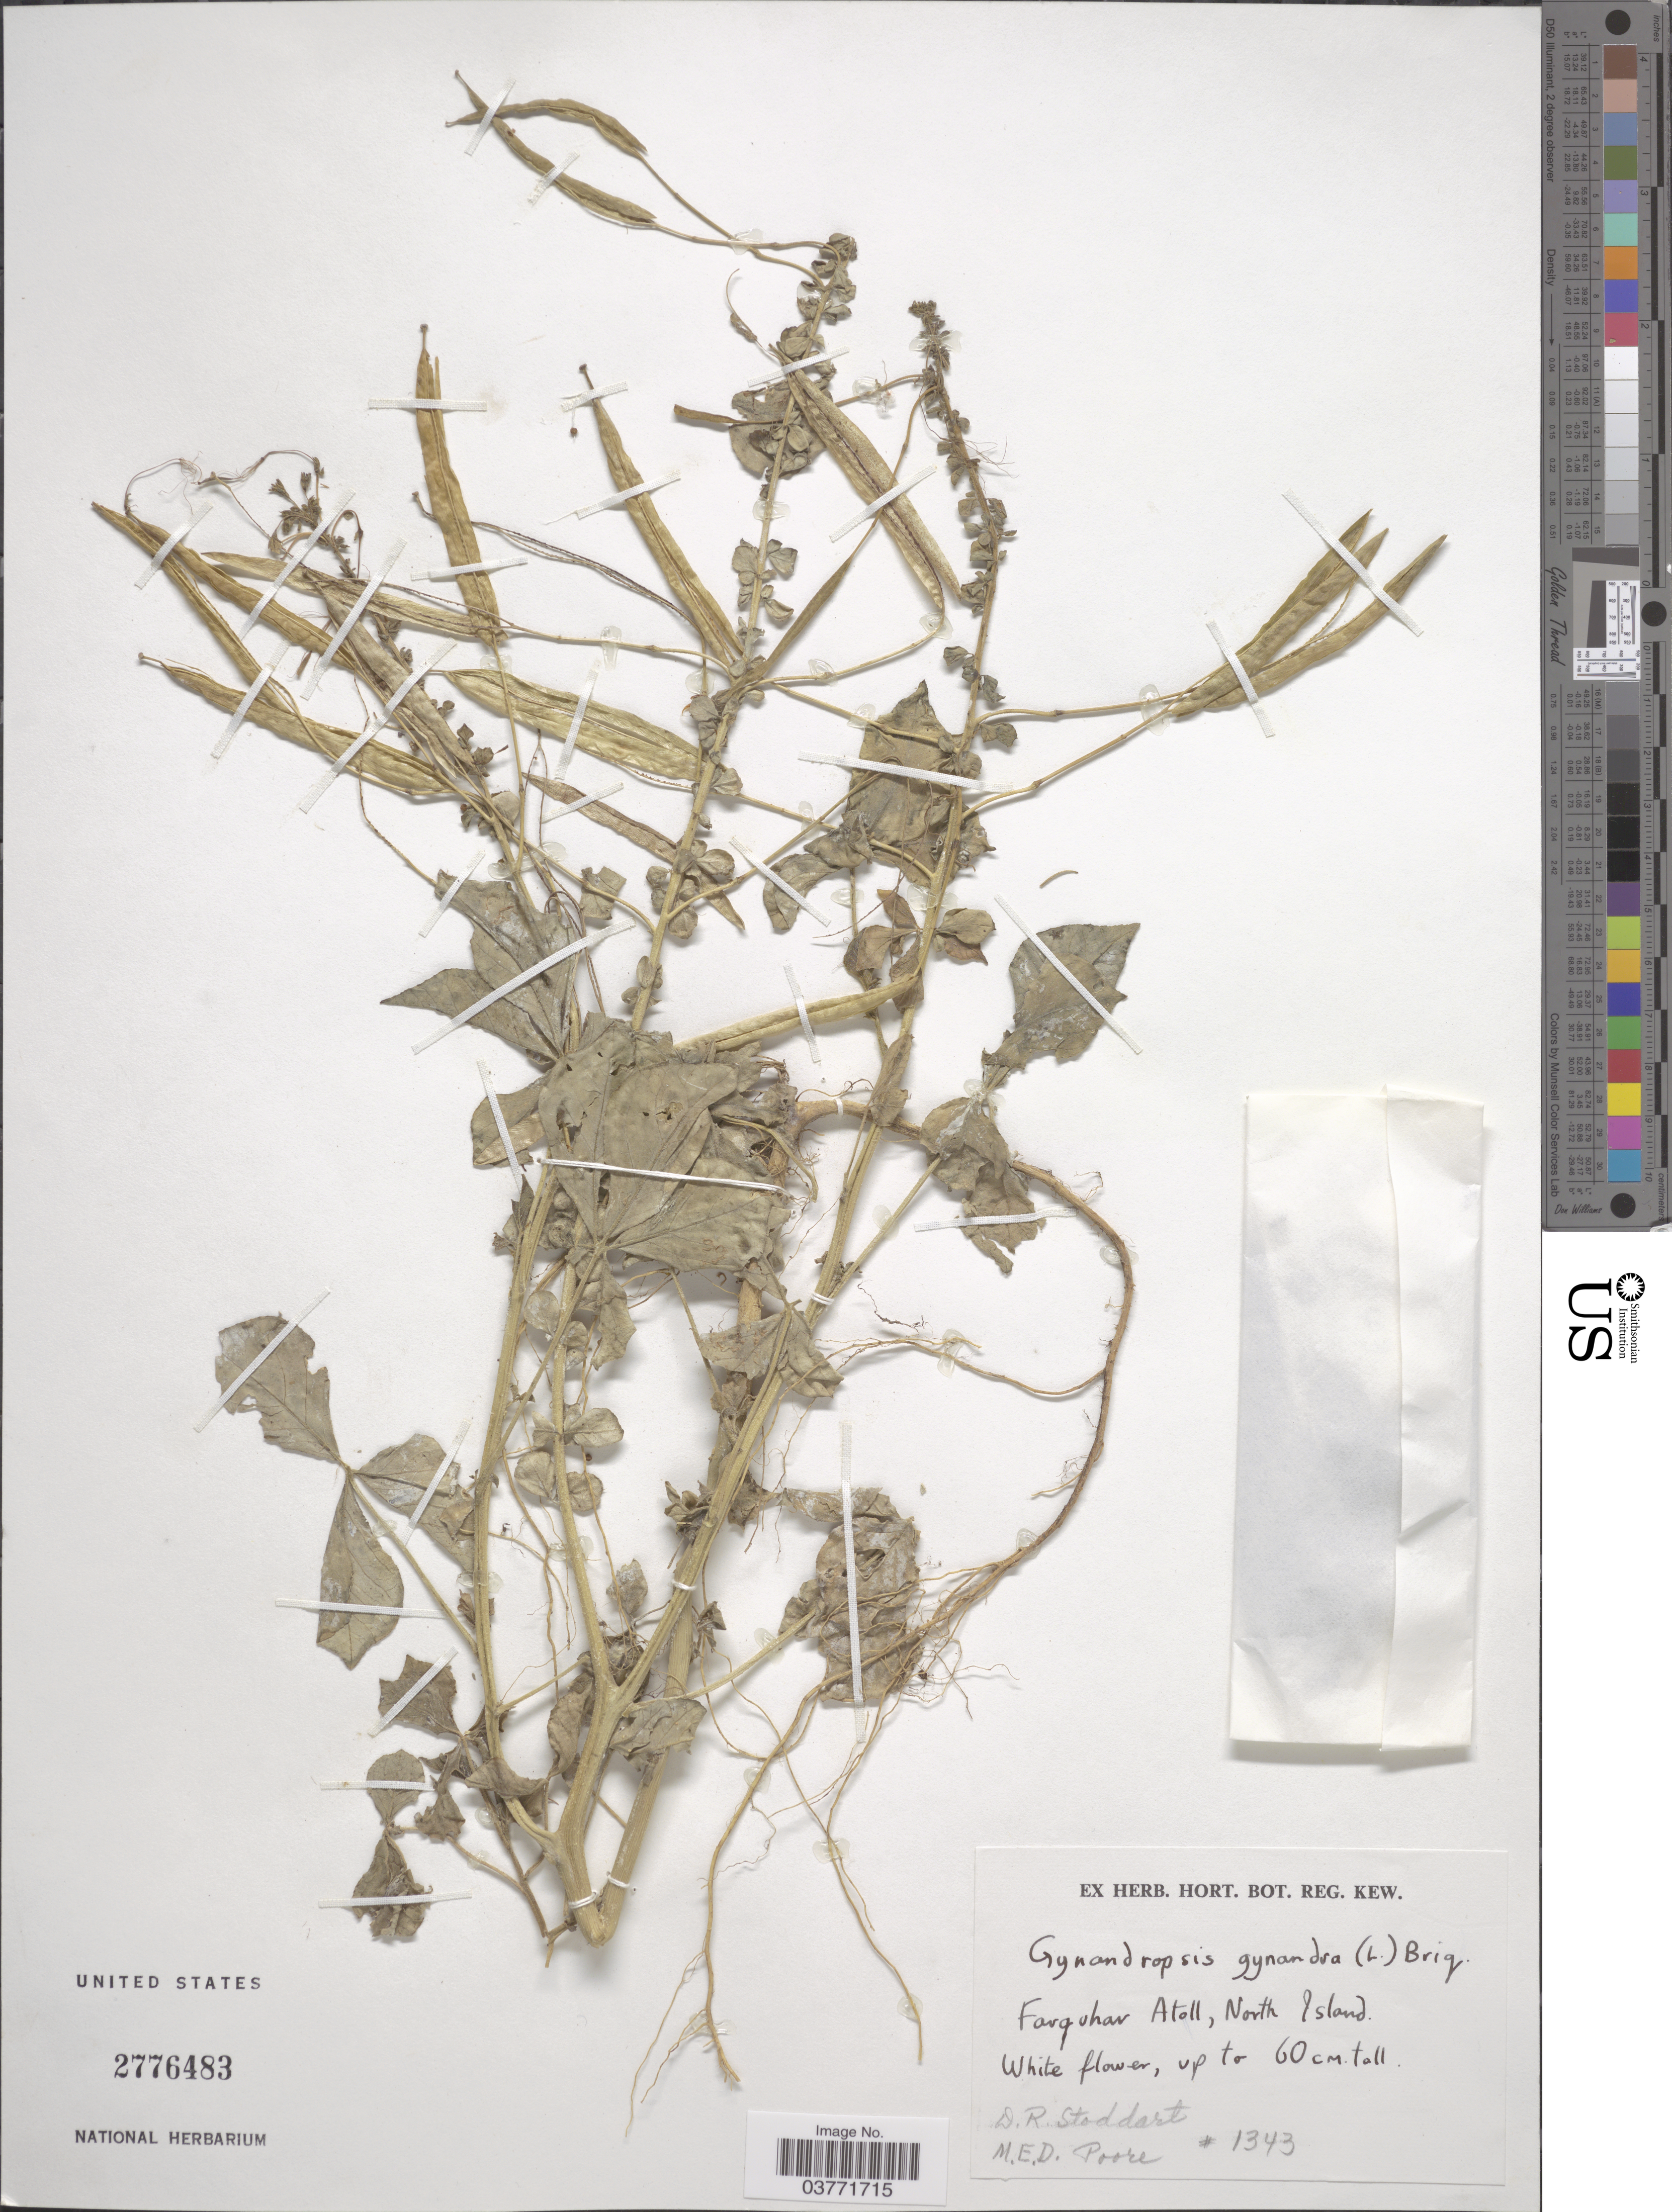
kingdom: Plantae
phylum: Tracheophyta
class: Magnoliopsida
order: Brassicales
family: Cleomaceae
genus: Gynandropsis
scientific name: Gynandropsis gynandra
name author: (L.) Briq.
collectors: D. R. Stoddart & M. E. D. Poore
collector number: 1343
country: Seychelles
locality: Farquhar Atoll, North Island.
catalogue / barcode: US 2776483